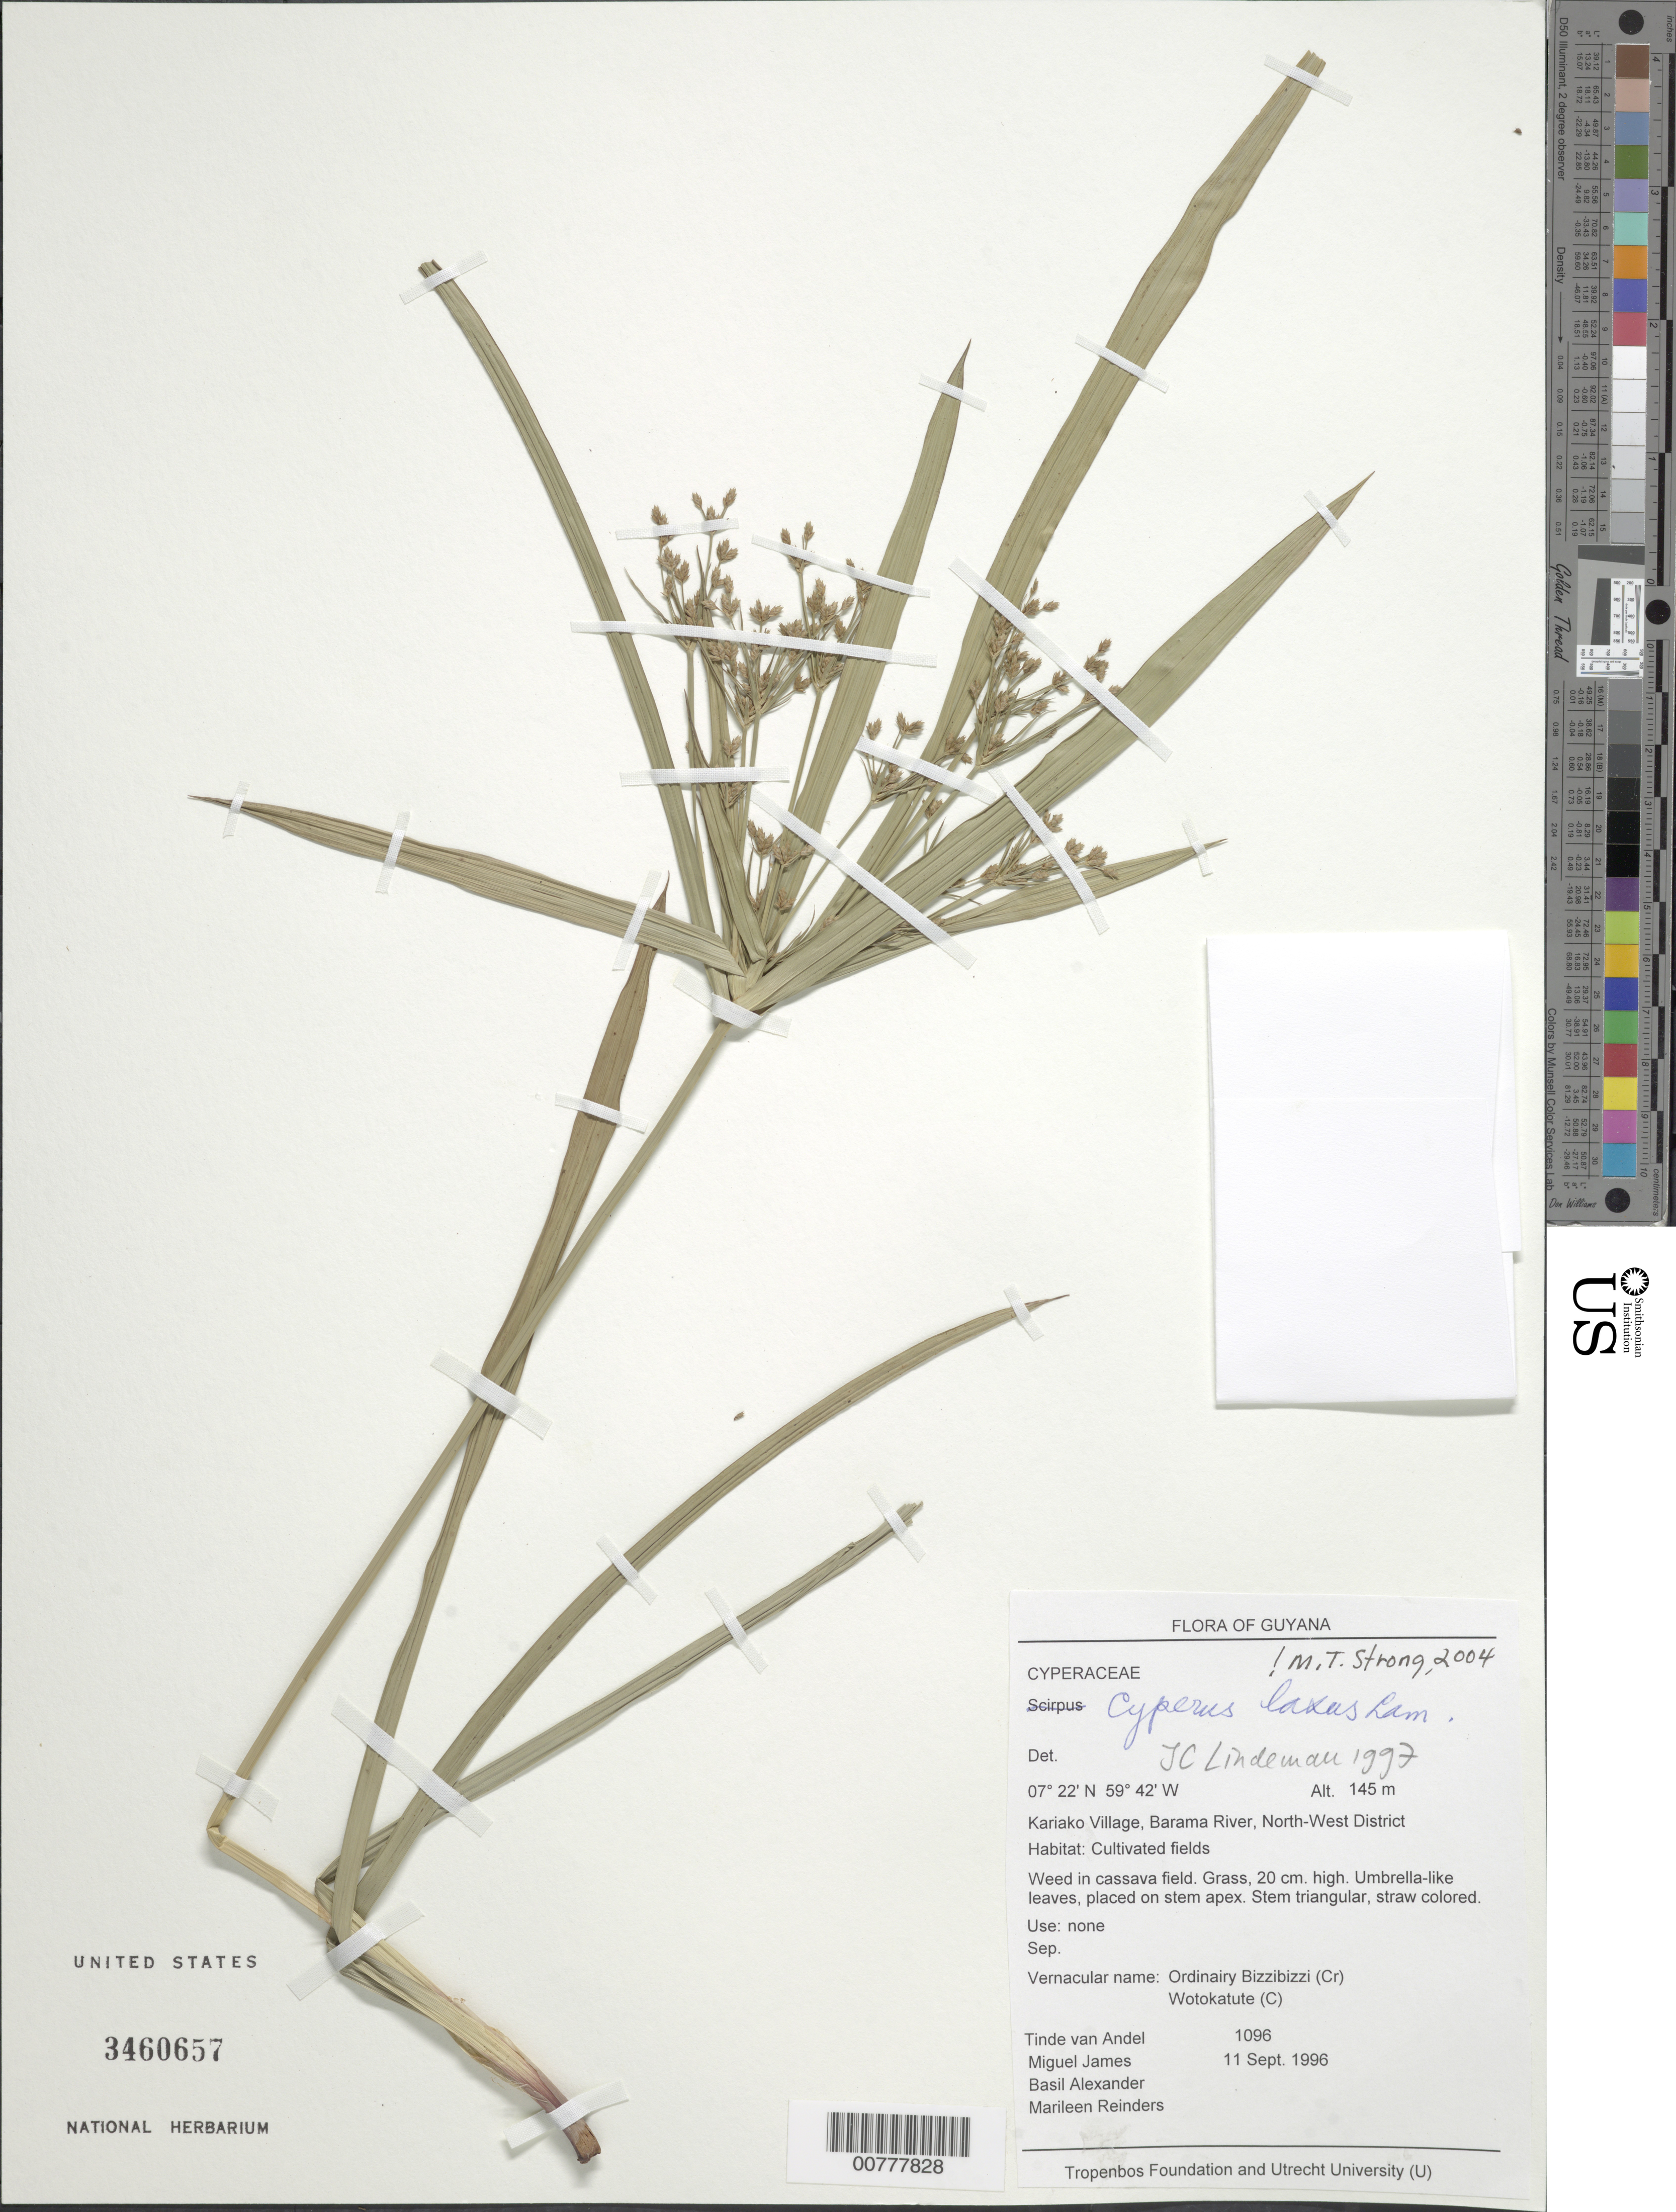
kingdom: Plantae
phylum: Tracheophyta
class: Liliopsida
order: Poales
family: Cyperaceae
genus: Cyperus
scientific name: Cyperus laxus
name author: Lam.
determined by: Strong, M. T., (US), Smithsonian Institution - National Museum of Natural History (UNITED STATES)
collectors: T. R. van Andel, M. James, B. Alexander & M. Reinders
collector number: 1096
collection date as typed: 11-Sep-96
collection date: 1996-09-11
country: Guyana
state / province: Barima-Waini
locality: Karaiko Village, Barama R., NW Dist.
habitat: Cultivated fields; in cassava field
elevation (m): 145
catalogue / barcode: US 3460657